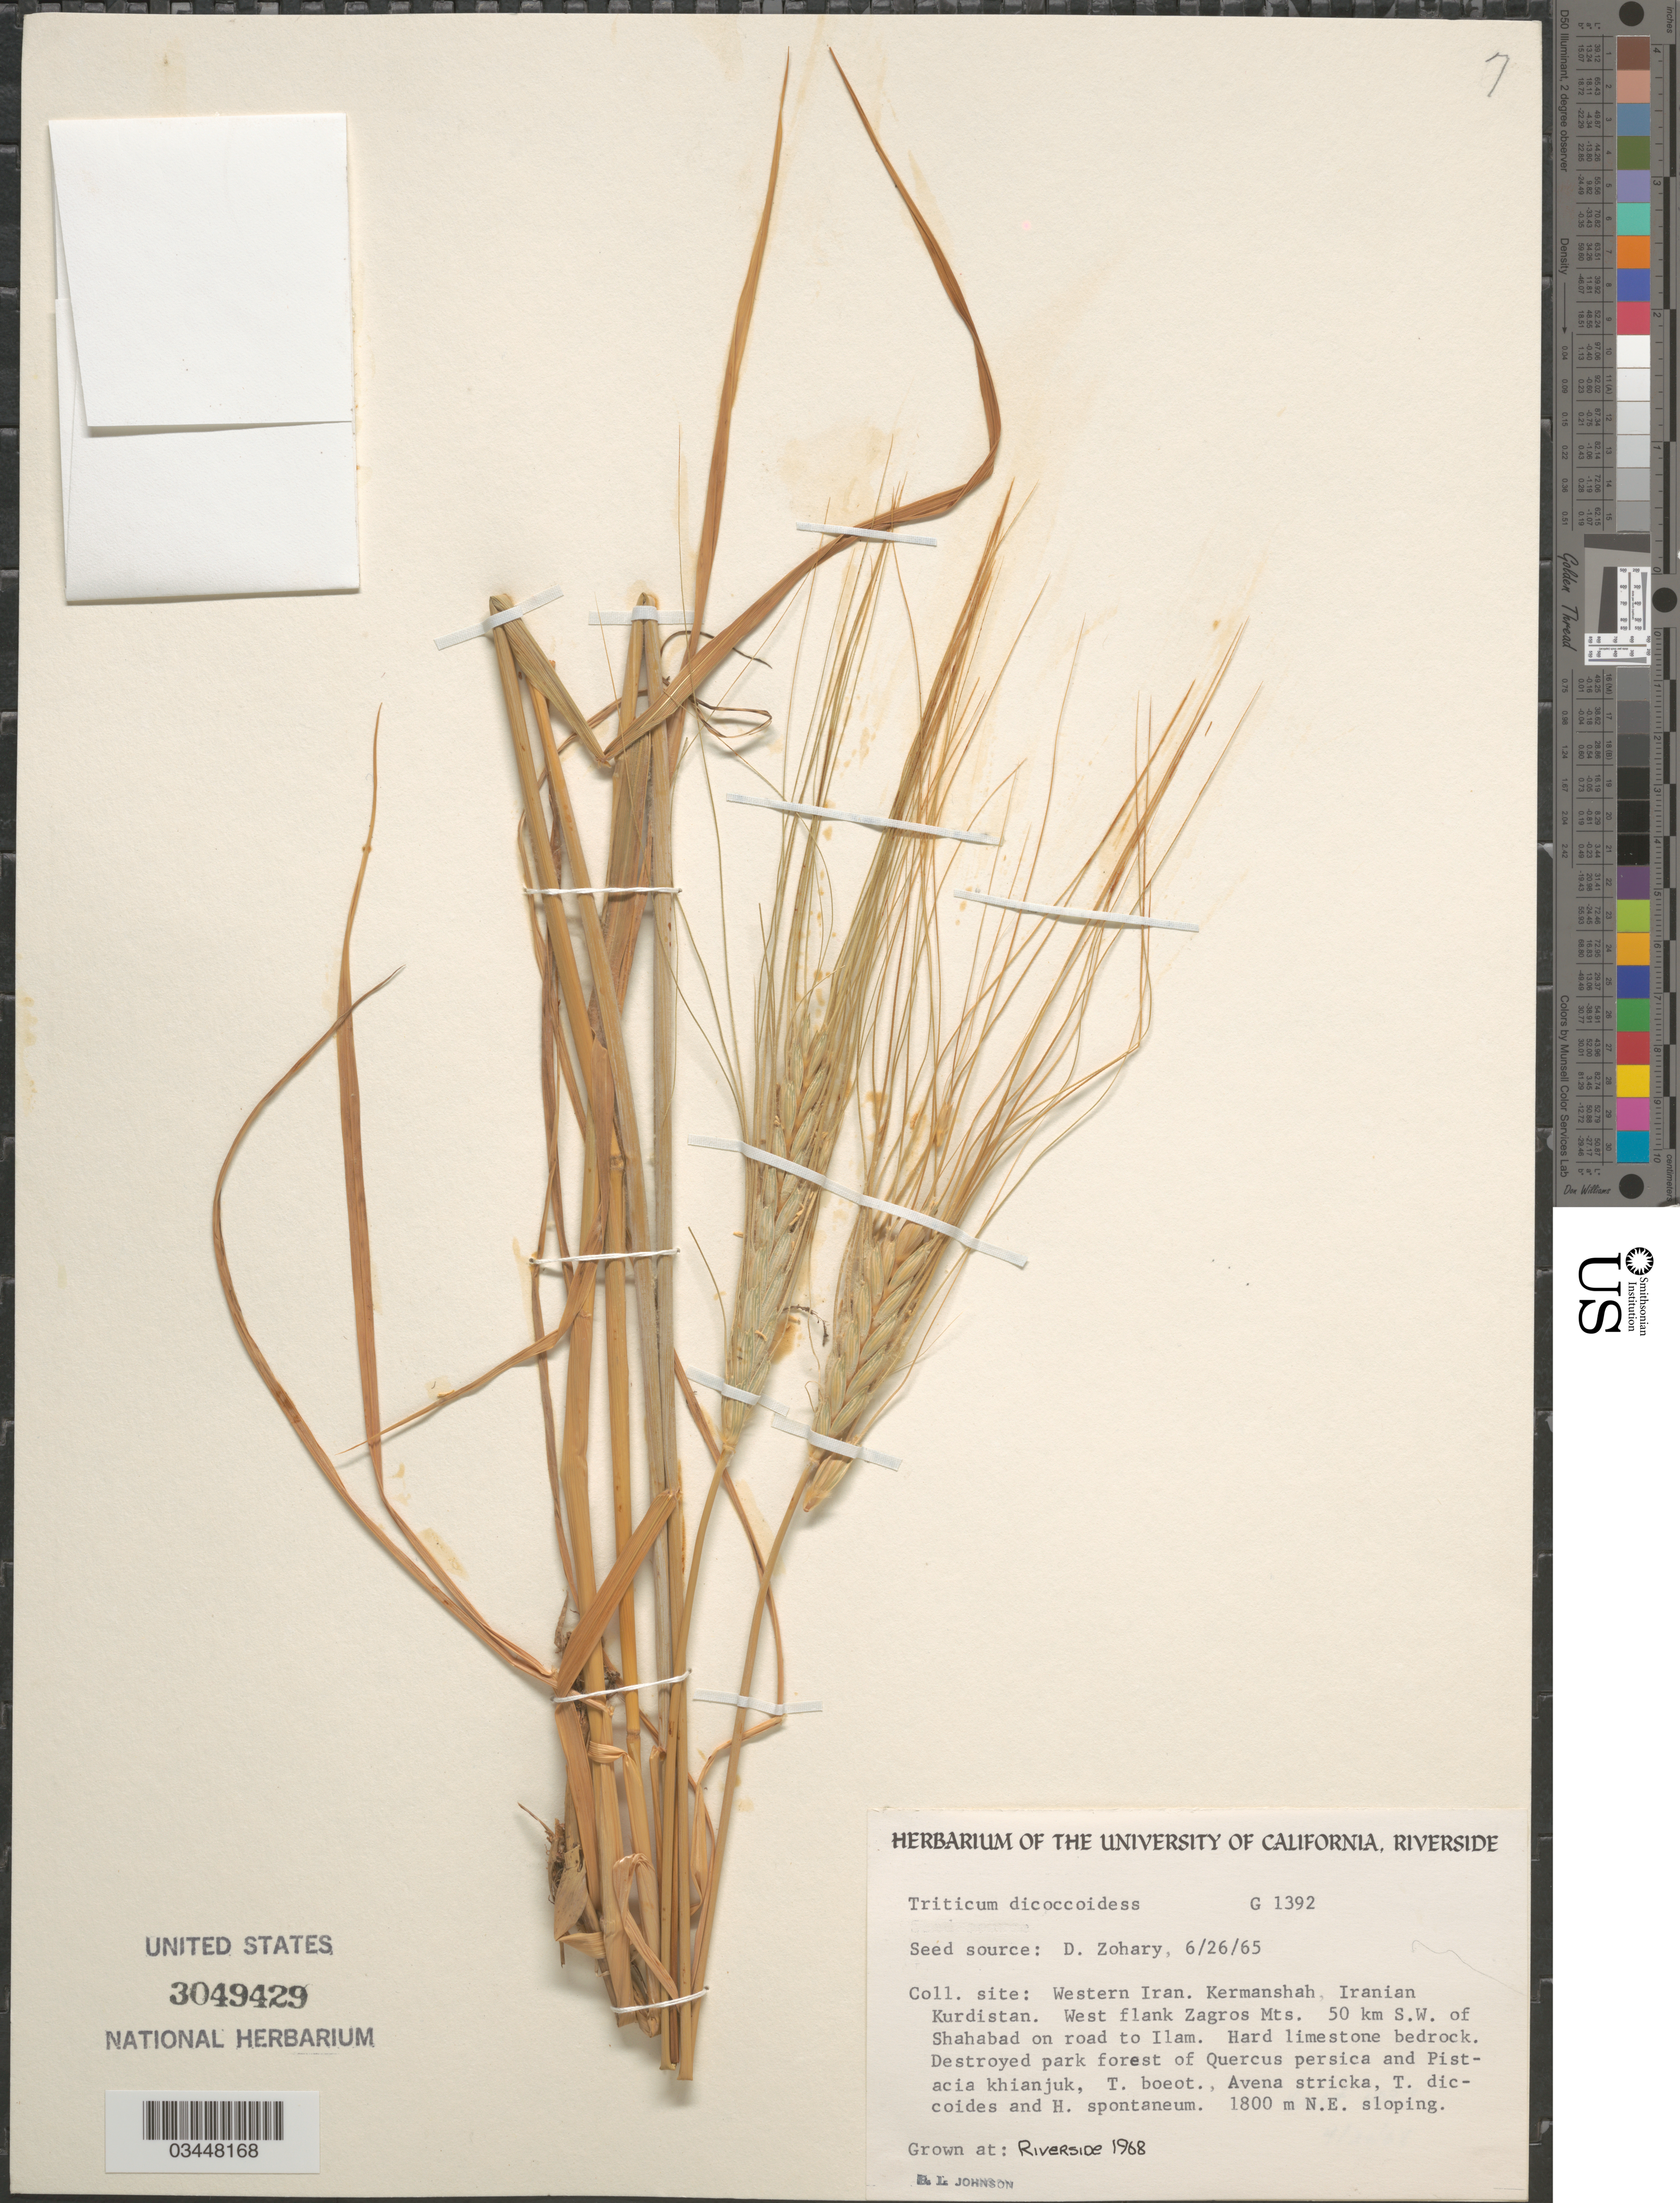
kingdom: Plantae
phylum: Tracheophyta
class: Liliopsida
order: Poales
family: Poaceae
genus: Triticum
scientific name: Triticum dicoccoides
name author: (Körn.) Körn. ex Schweinf.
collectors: B. Johnson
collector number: G1392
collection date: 1968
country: United States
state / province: California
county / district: Riverside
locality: Riverside.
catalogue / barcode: US 3049429